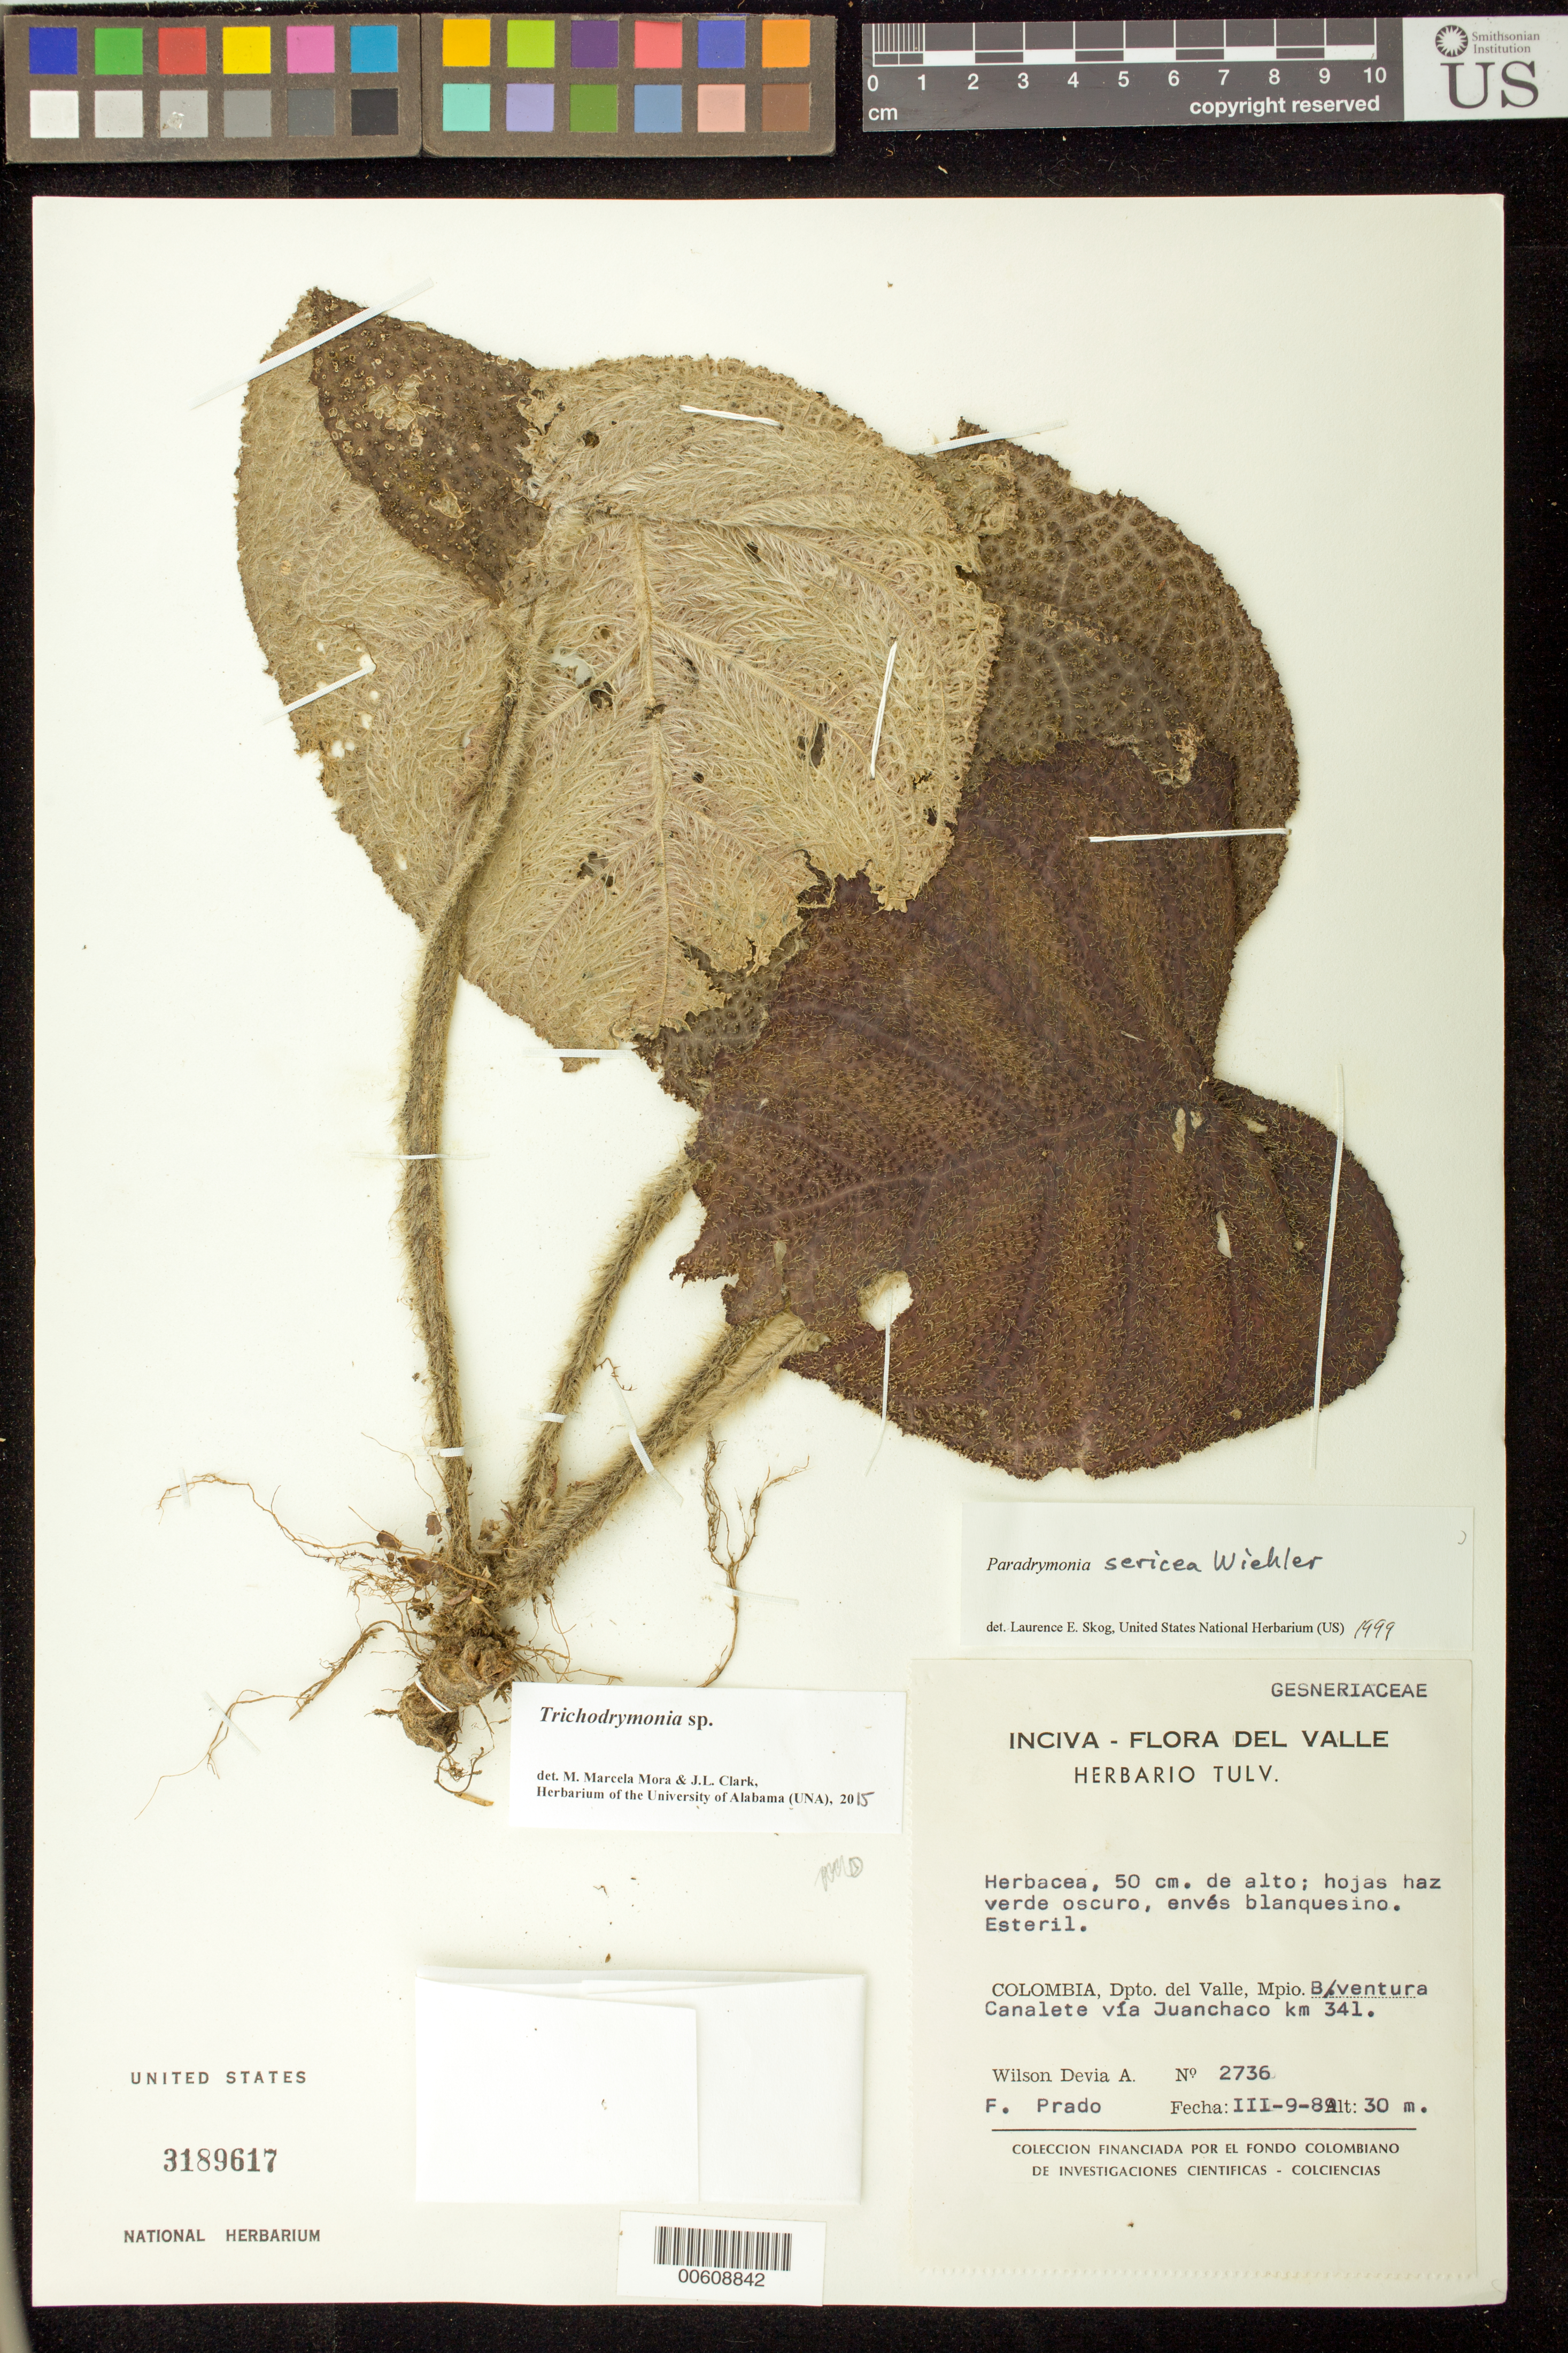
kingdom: Plantae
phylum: Tracheophyta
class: Magnoliopsida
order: Lamiales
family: Gesneriaceae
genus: Trichodrymonia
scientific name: Trichodrymonia sp.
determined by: Mora, M. M.; Clark, J. L.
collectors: W. Devia A. & F. Prado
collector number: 2736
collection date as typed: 09 Mar 1989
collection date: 1989-03-09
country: Colombia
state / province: Valle del Cauca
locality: Mpio. B/ventura; Canalete vía Juanchaco km 341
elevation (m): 30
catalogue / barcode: US 3189617